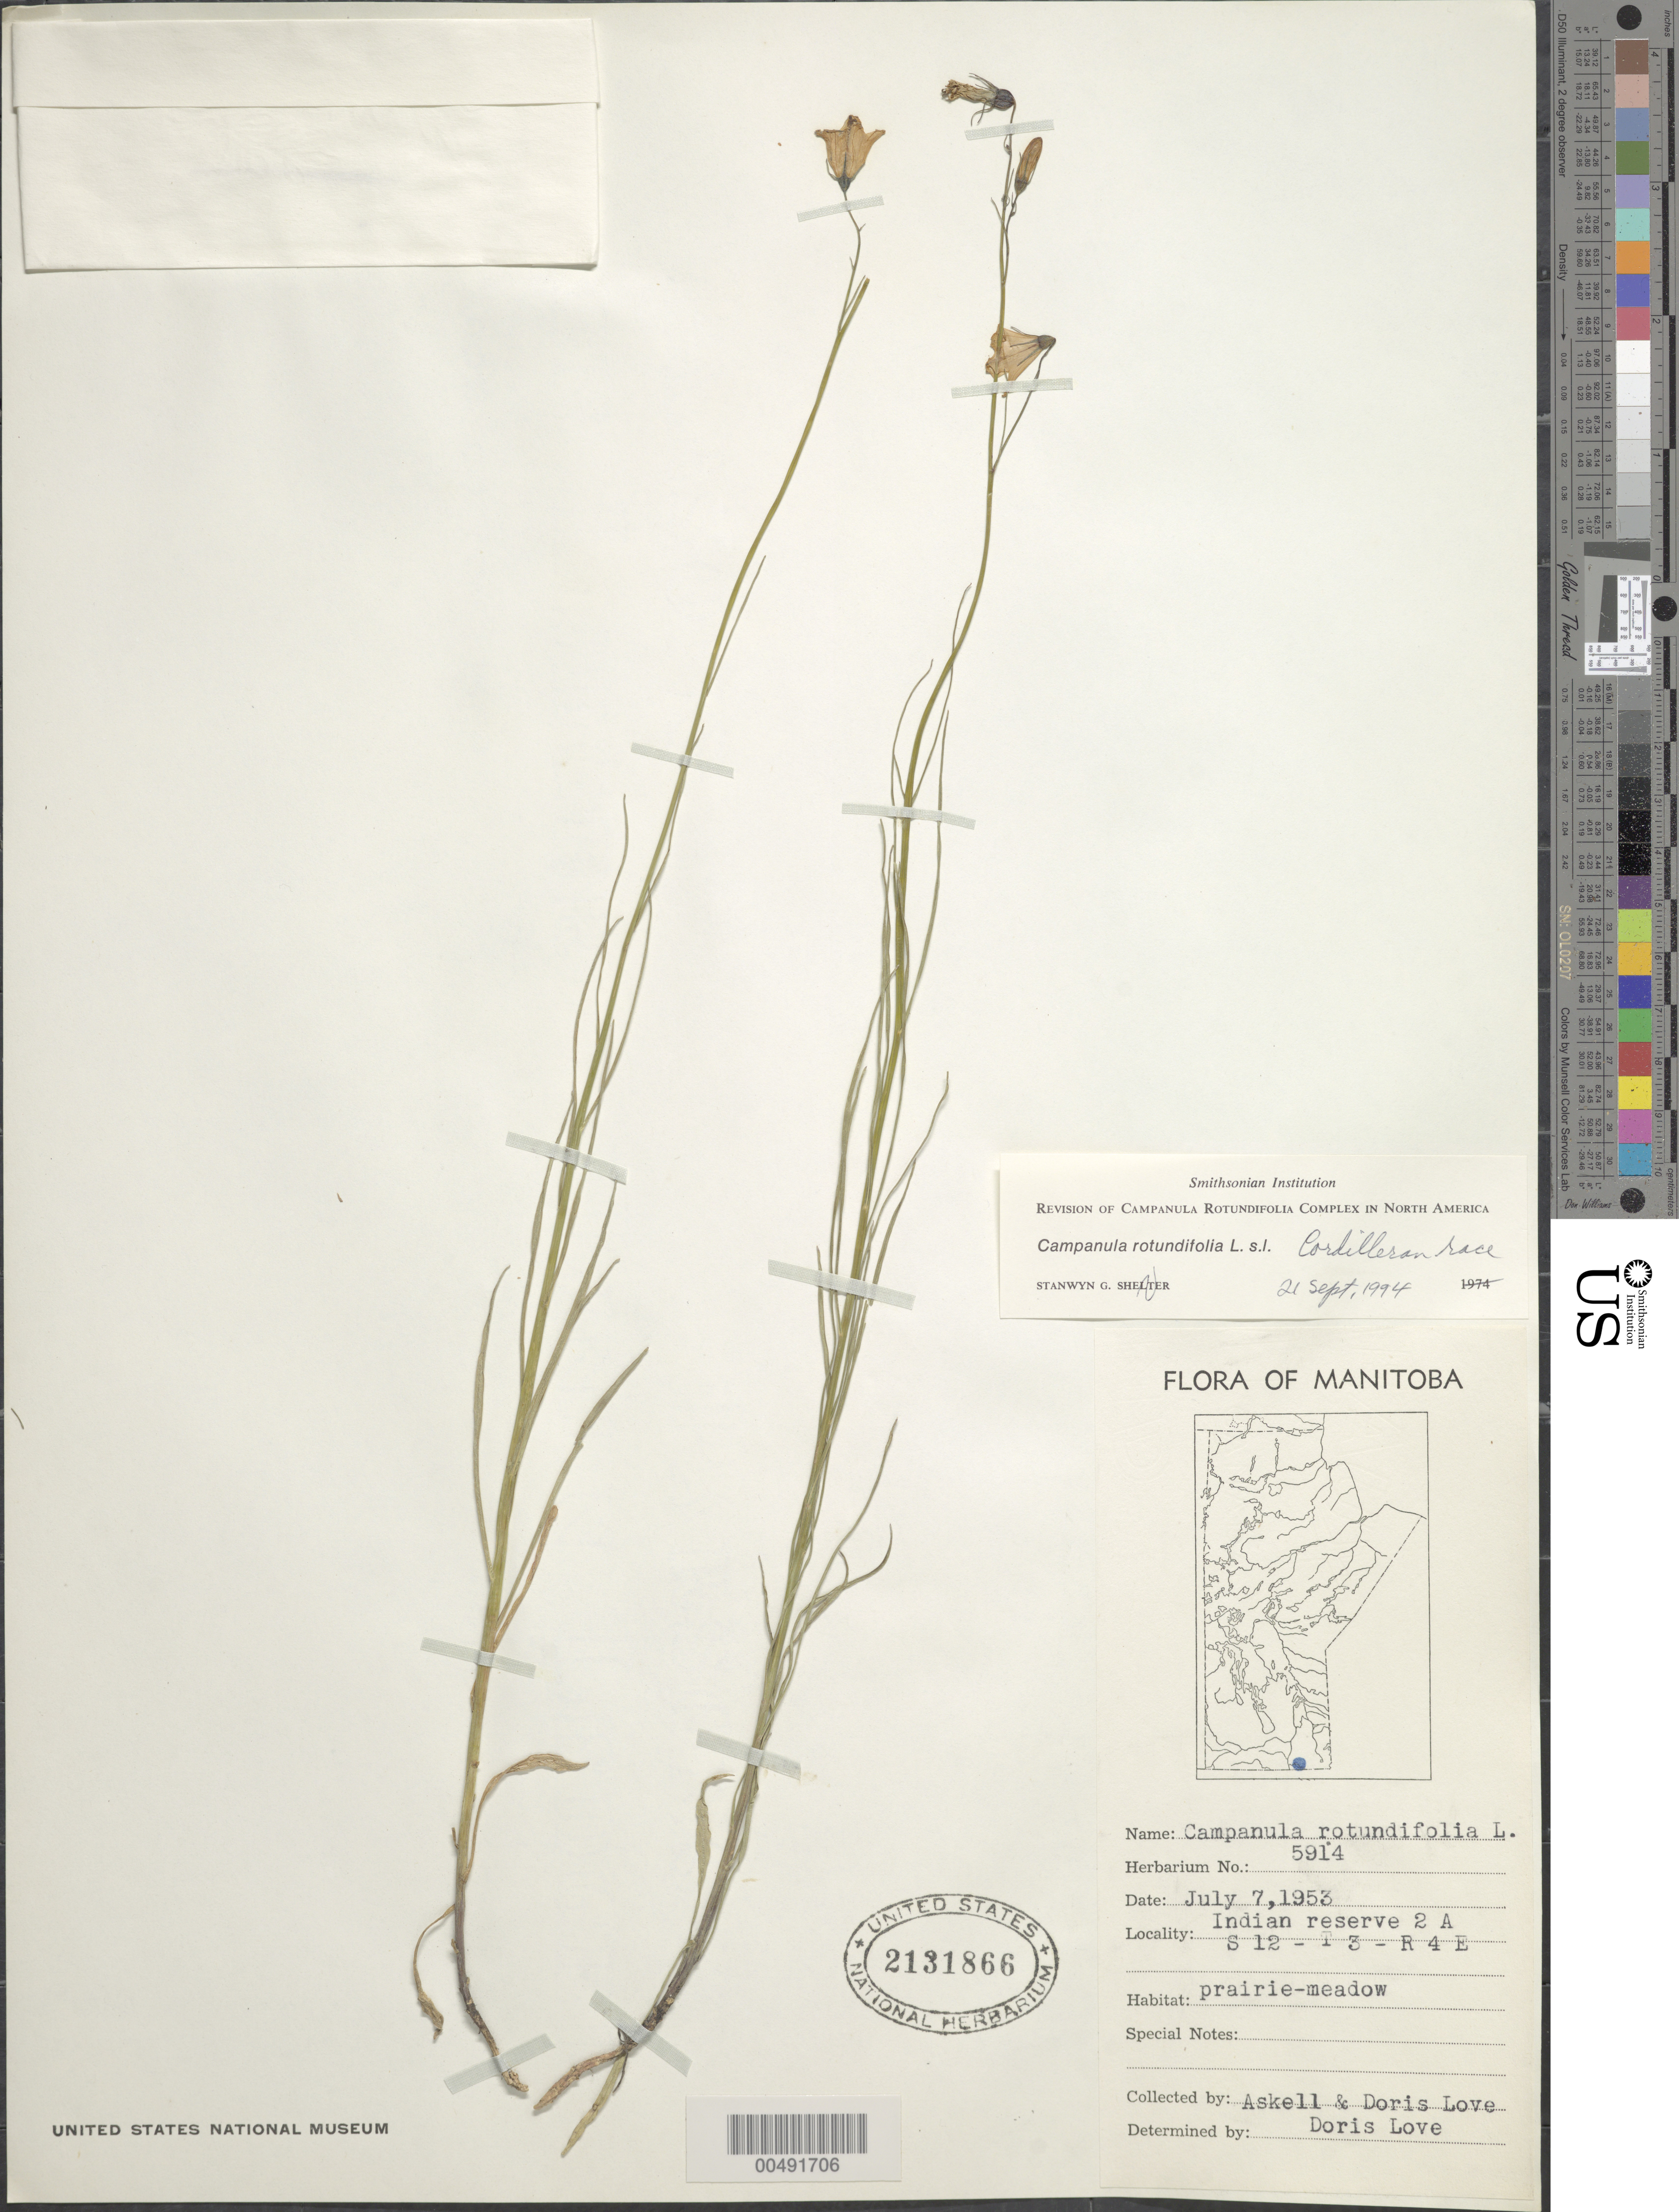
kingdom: Plantae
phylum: Tracheophyta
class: Magnoliopsida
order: Asterales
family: Campanulaceae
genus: Campanula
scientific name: Campanula rotundifolia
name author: L.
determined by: Löve, Doris B. M.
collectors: Á. Löve & D. Löve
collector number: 5914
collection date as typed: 07 Jul 1953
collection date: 1953-07-07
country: Canada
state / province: Manitoba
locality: Indian Reserve 2A, S12-T3-R4E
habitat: prairie- meadow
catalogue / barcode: US 2131866